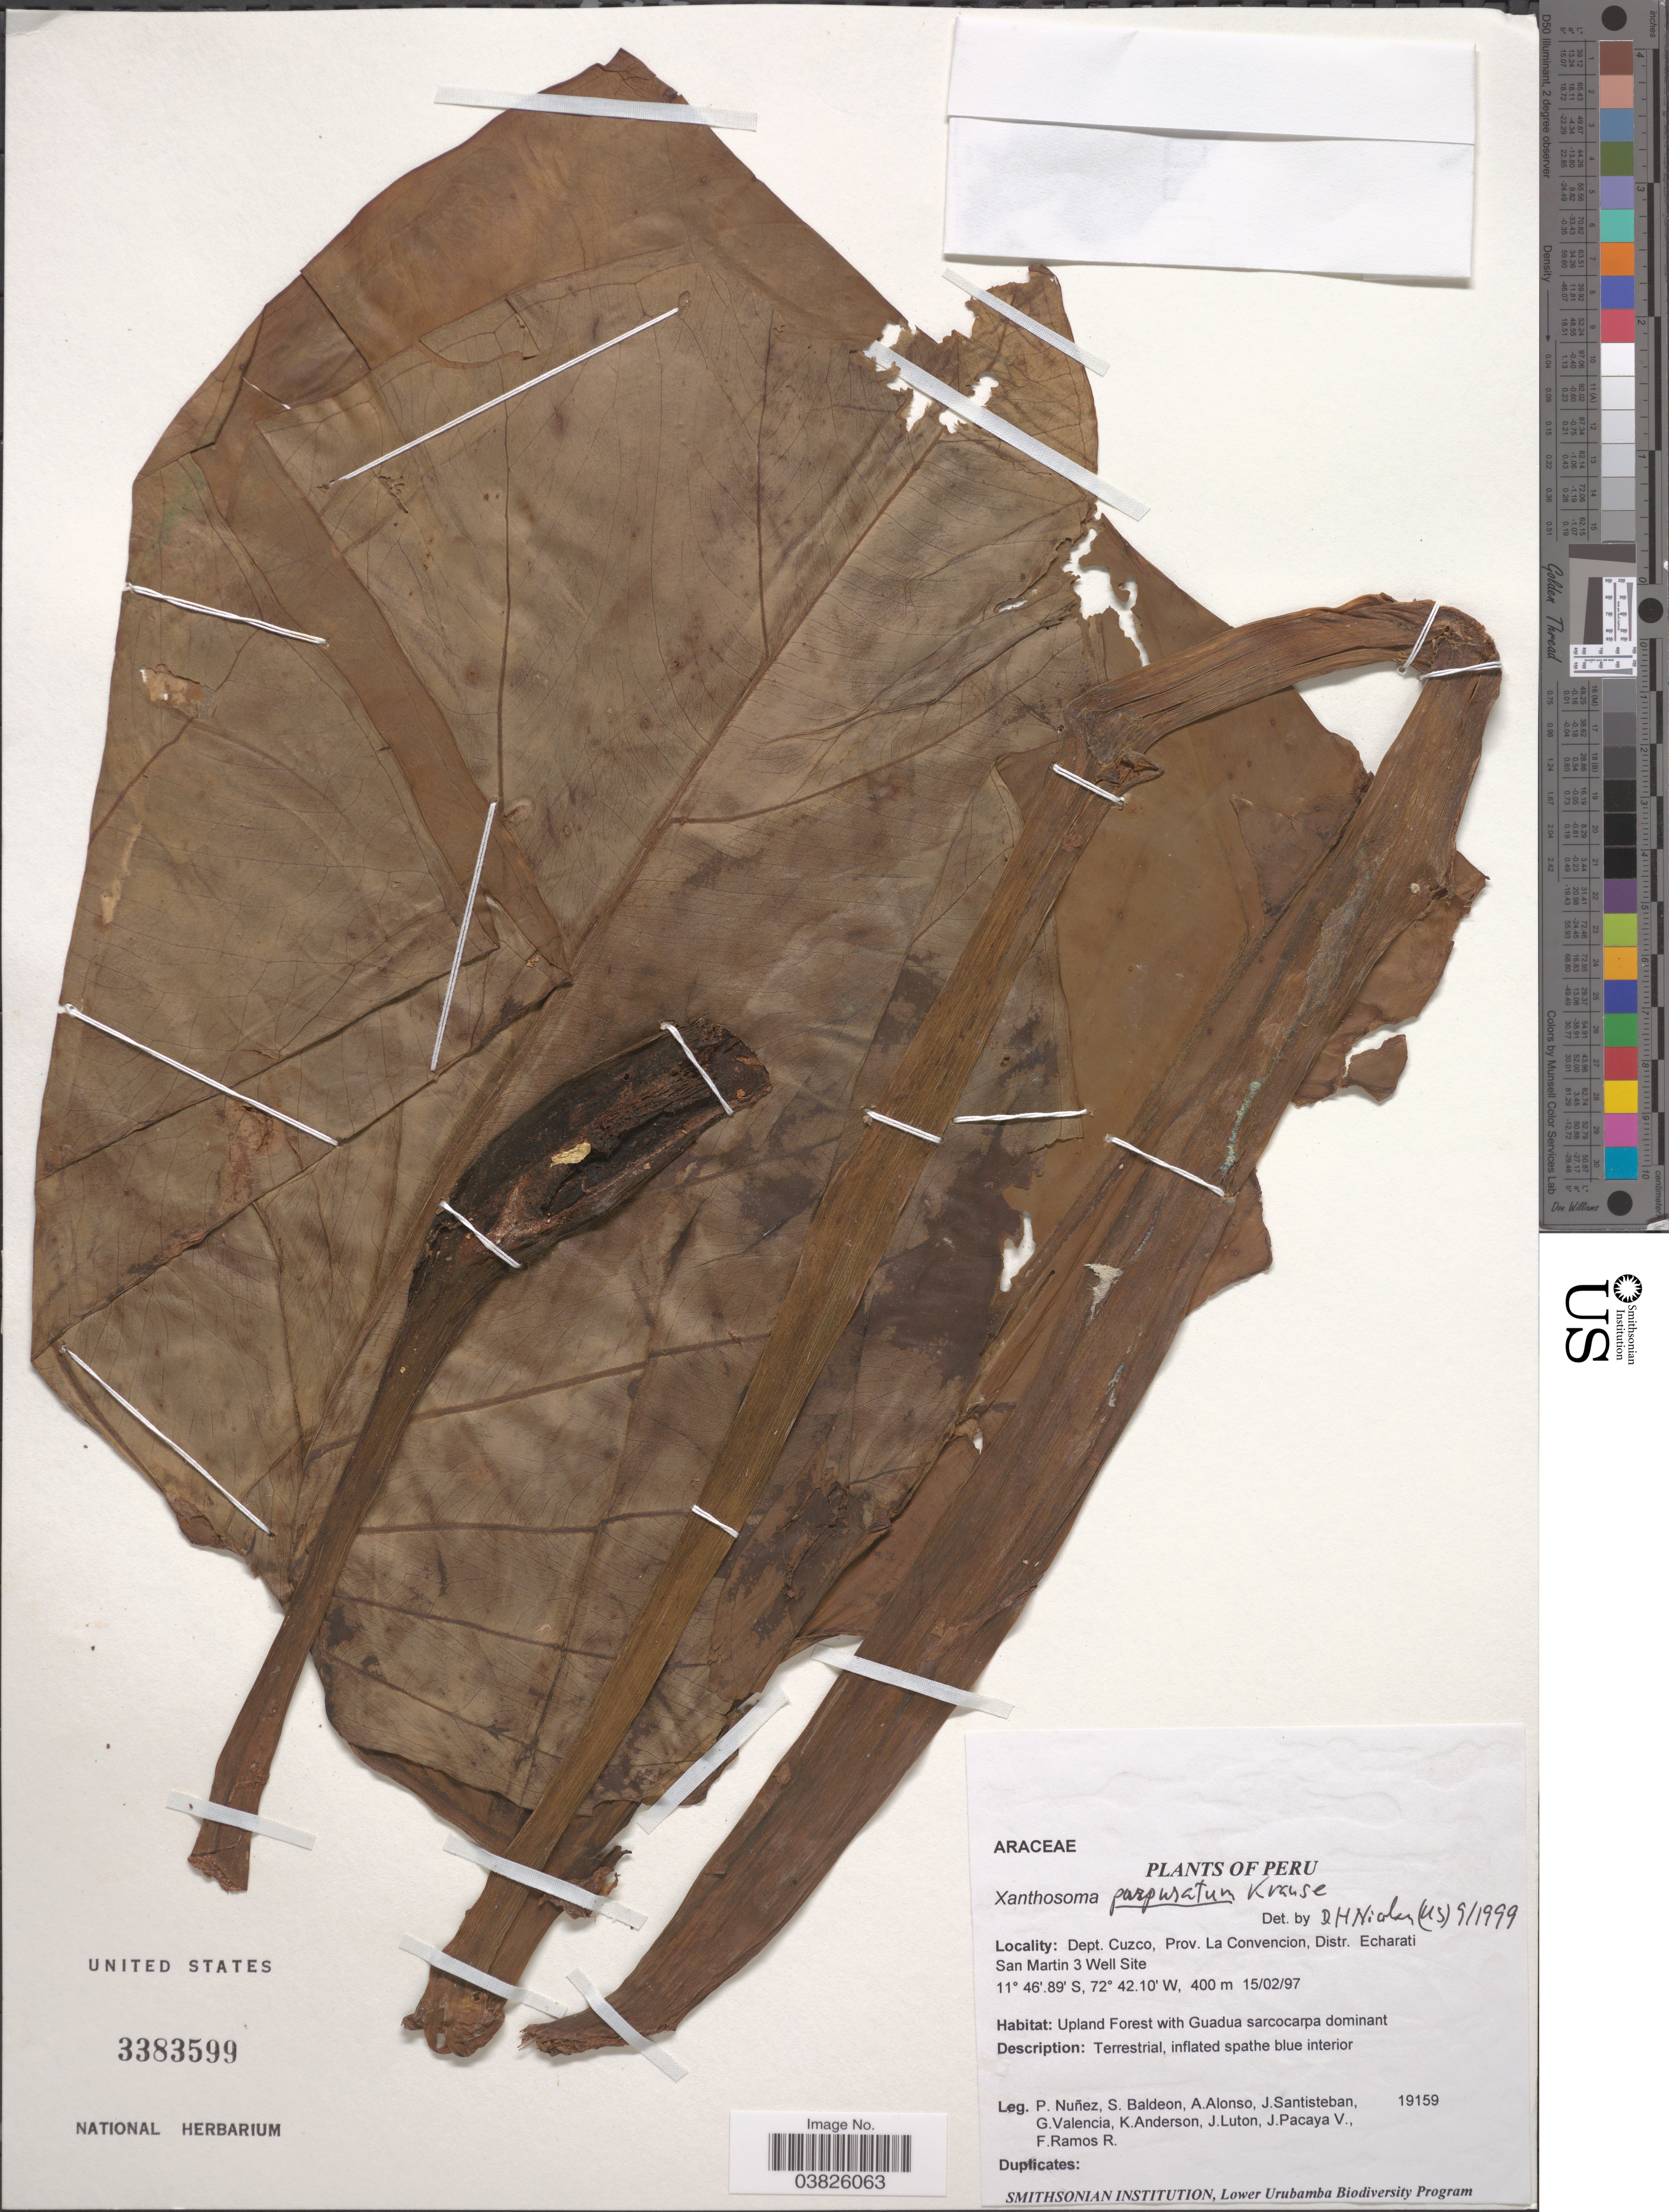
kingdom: Plantae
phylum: Tracheophyta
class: Liliopsida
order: Alismatales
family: Araceae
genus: Xanthosoma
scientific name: Xanthosoma purpurata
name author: K. Krause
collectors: P. Nuñez V., S. Baldeon, A. Alonso, J. Santisteban & et al.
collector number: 19159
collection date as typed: Transcribed d/m/y: 15/2/97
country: Peru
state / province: Cusco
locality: Dept. Cuzco, Prov. La Convencion, Distr. Echarati. San Martin 3 Well Site.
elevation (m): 400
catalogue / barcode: US 3383599